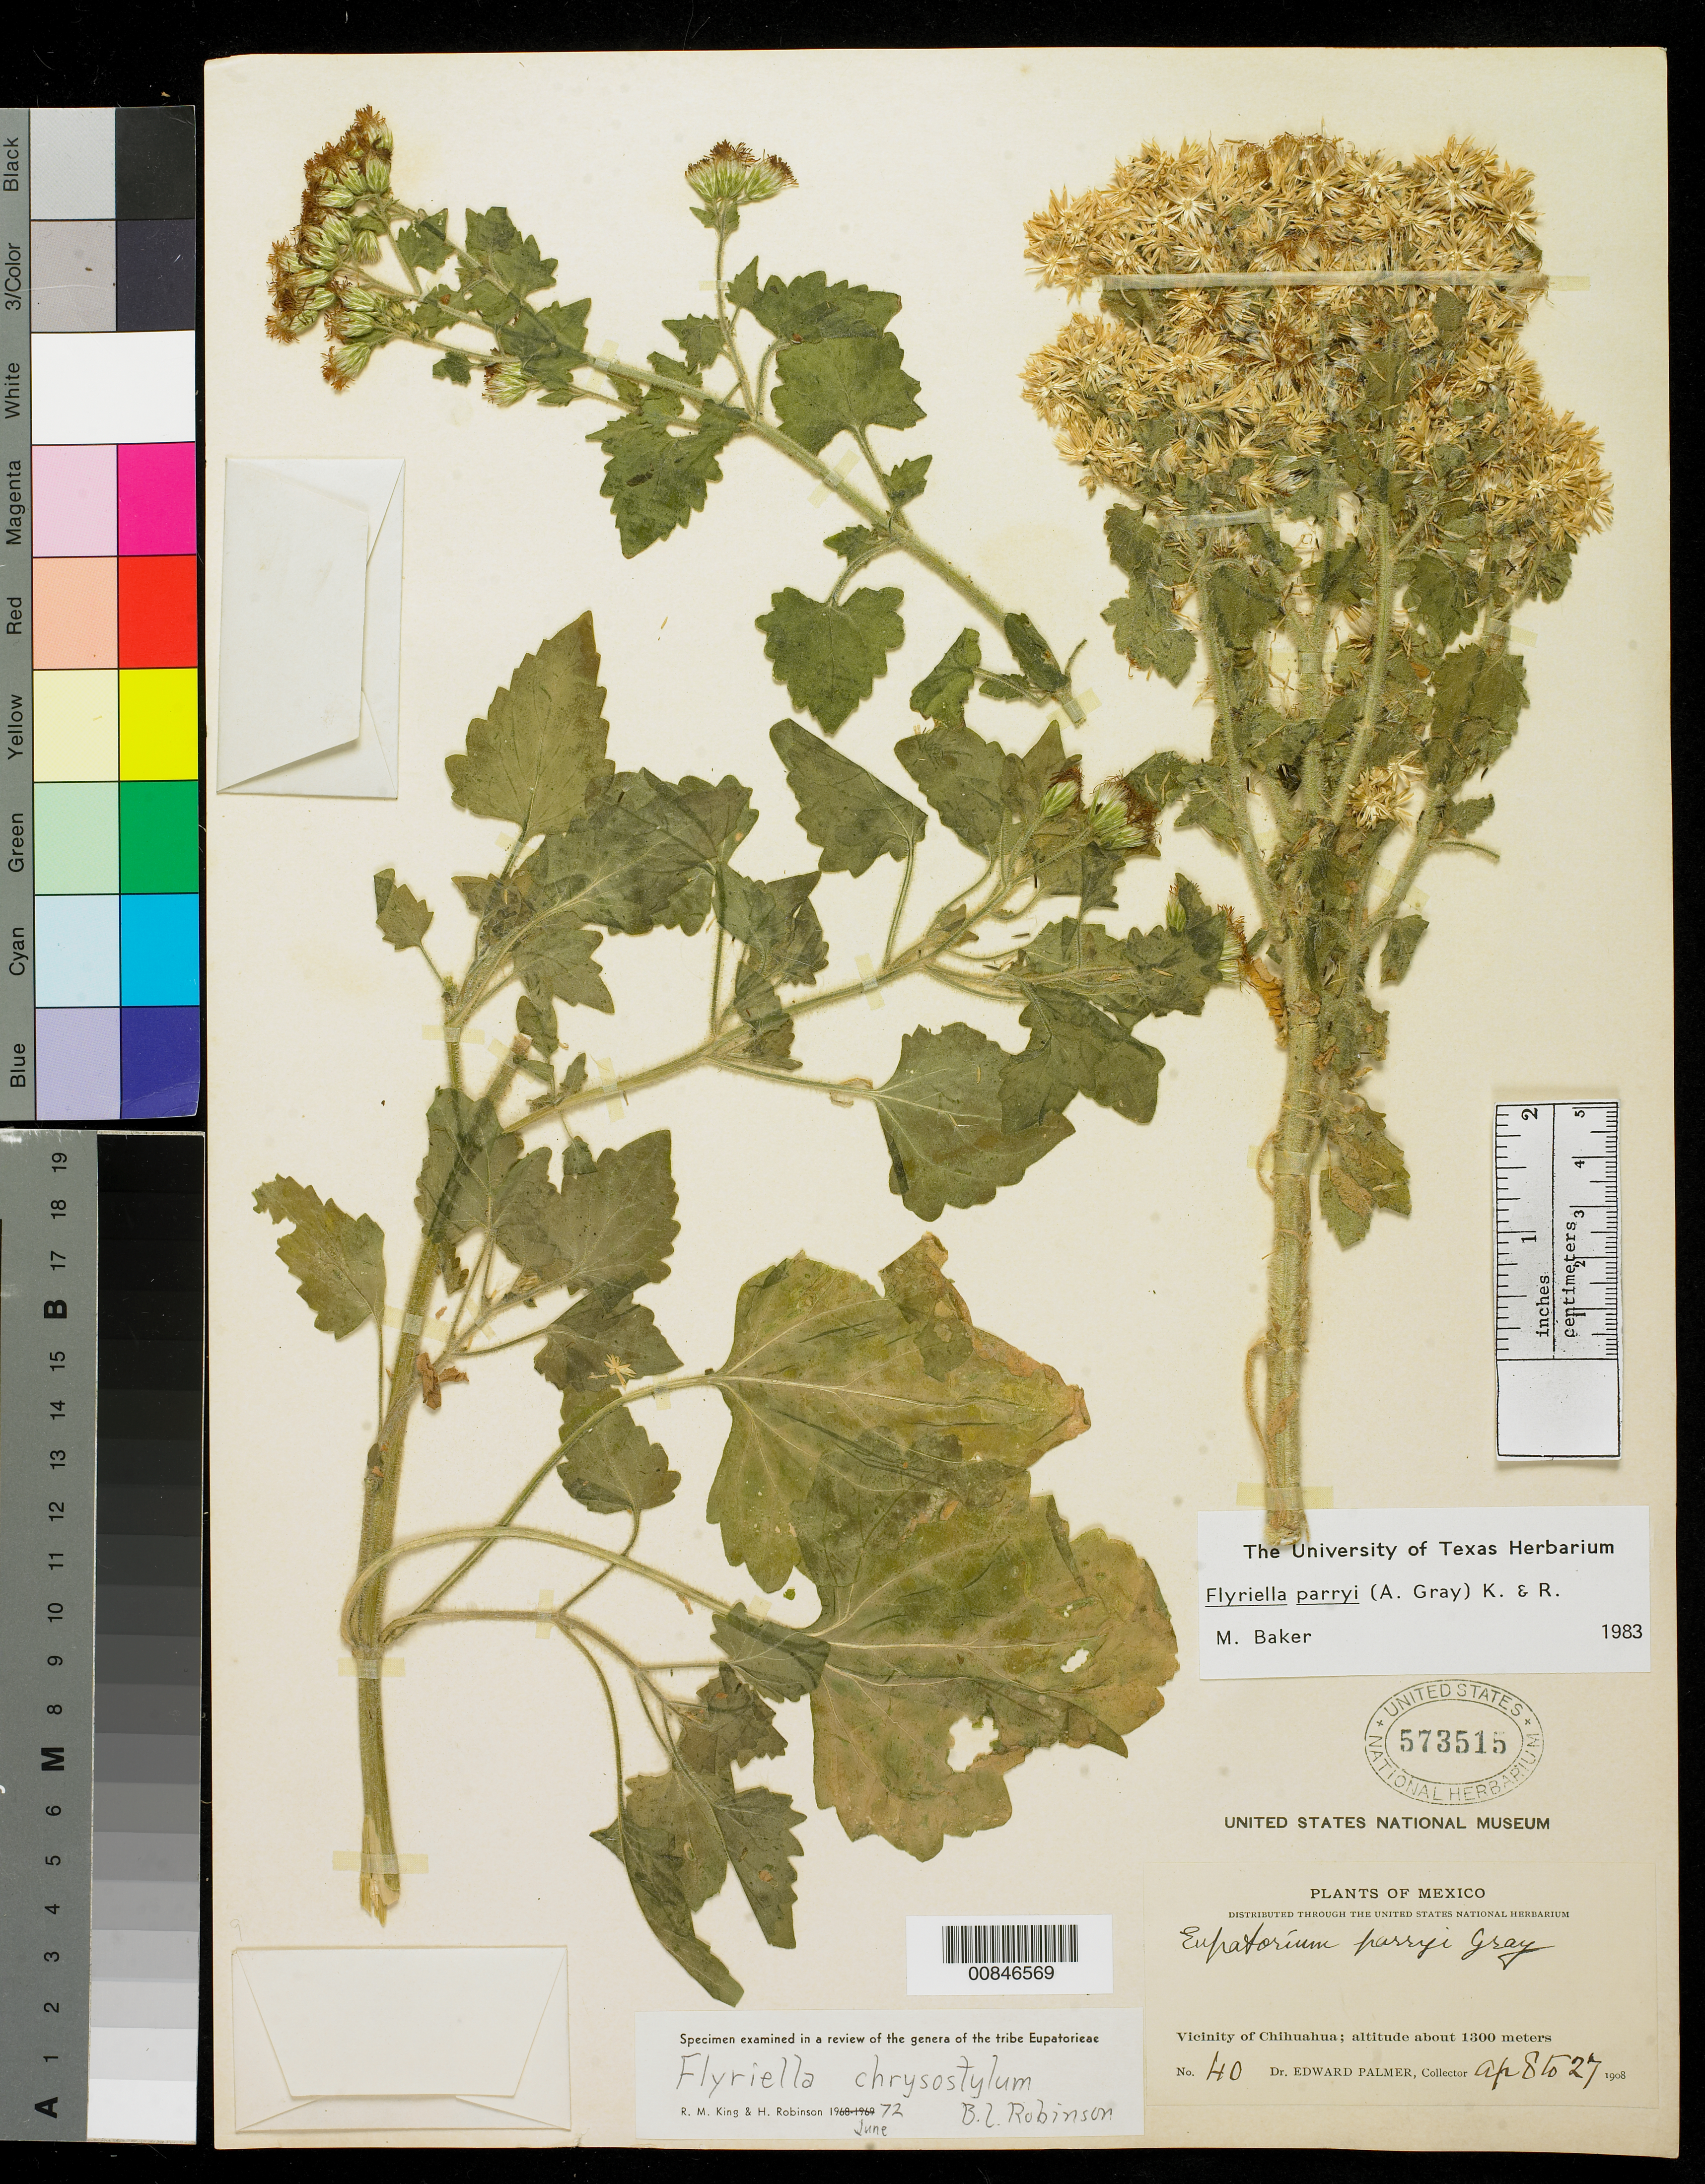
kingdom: Plantae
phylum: Tracheophyta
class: Magnoliopsida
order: Asterales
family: Asteraceae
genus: Flyriella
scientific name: Flyriella parryi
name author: (A. Gray) R.M. King & H. Rob.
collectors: E. Palmer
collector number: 40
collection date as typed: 08 Apr 1908 to 27 Apr 1908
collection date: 1908-04-08/1908-04-27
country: Mexico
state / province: Chihuahua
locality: Vicinity of Chihuahua.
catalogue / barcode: US 573515